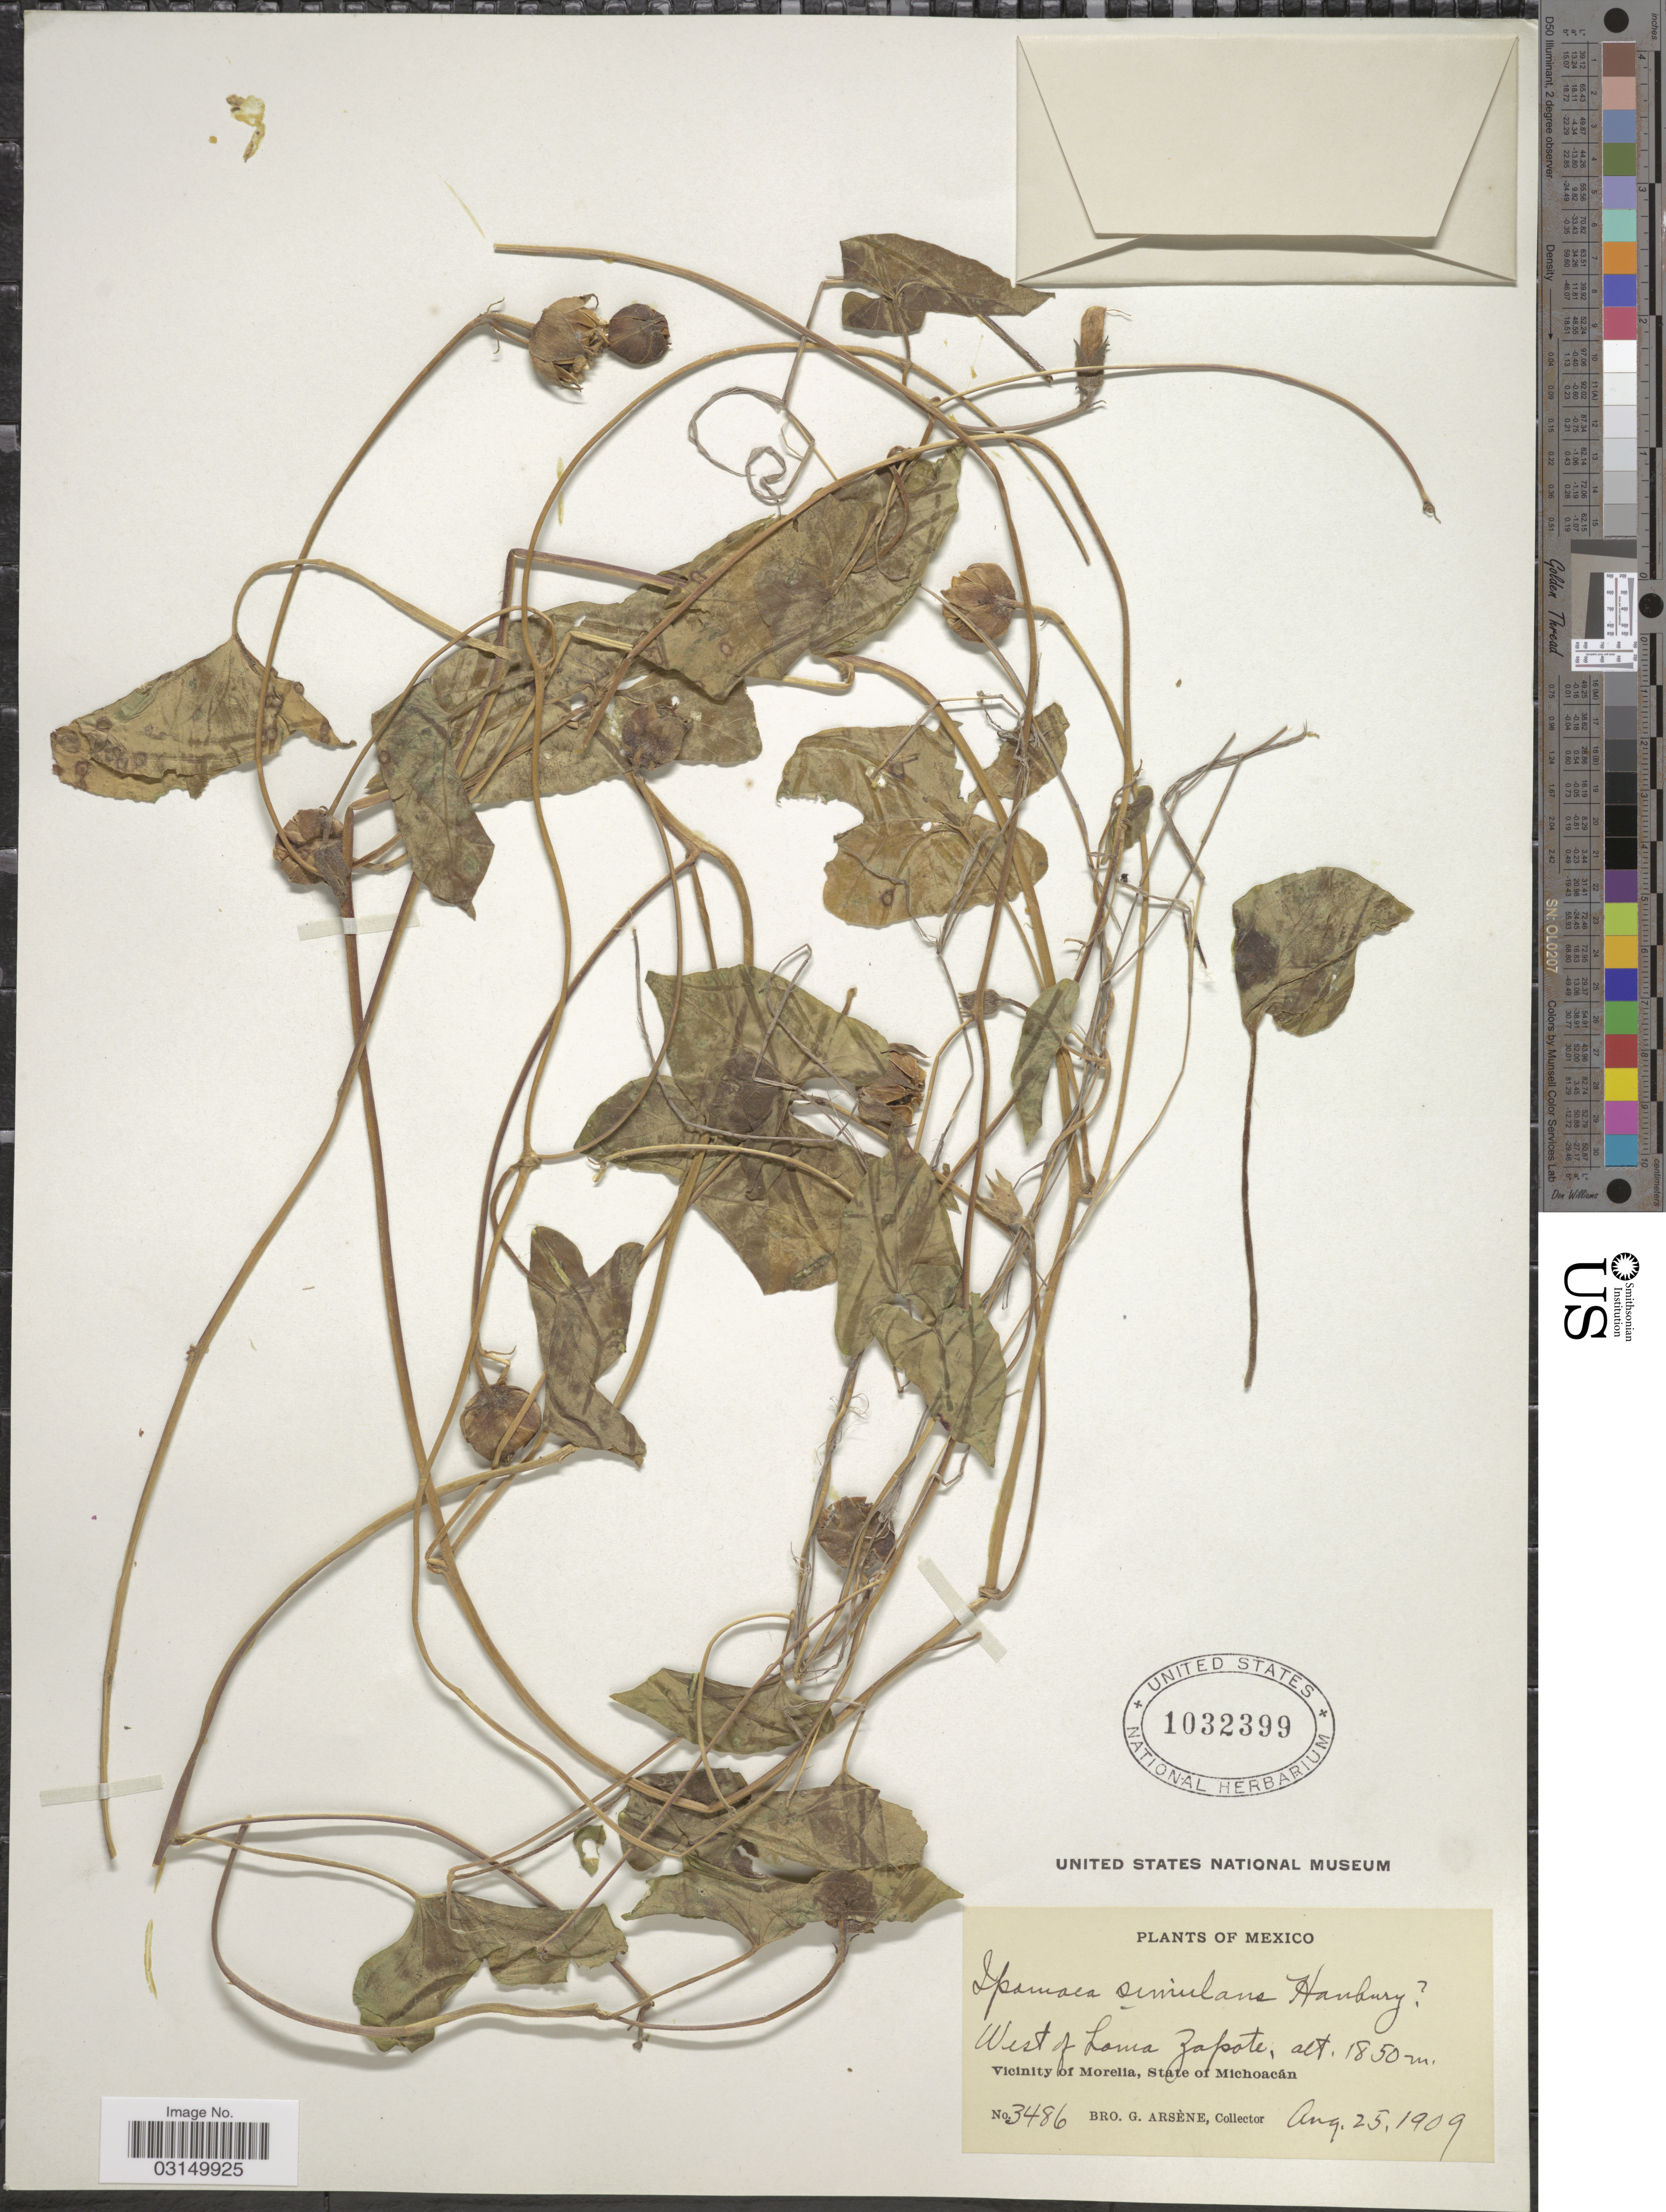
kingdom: Plantae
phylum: Tracheophyta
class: Magnoliopsida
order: Solanales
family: Convolvulaceae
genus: Ipomoea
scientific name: Ipomoea delphinifolia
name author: M. Martens & Galeotti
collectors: Bro. G. Arsène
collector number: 3486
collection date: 1909-08-25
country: Mexico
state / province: Michoacán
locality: West of Loma Zapote, Vicinity of Morelia.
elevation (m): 1850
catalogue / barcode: US 1032399